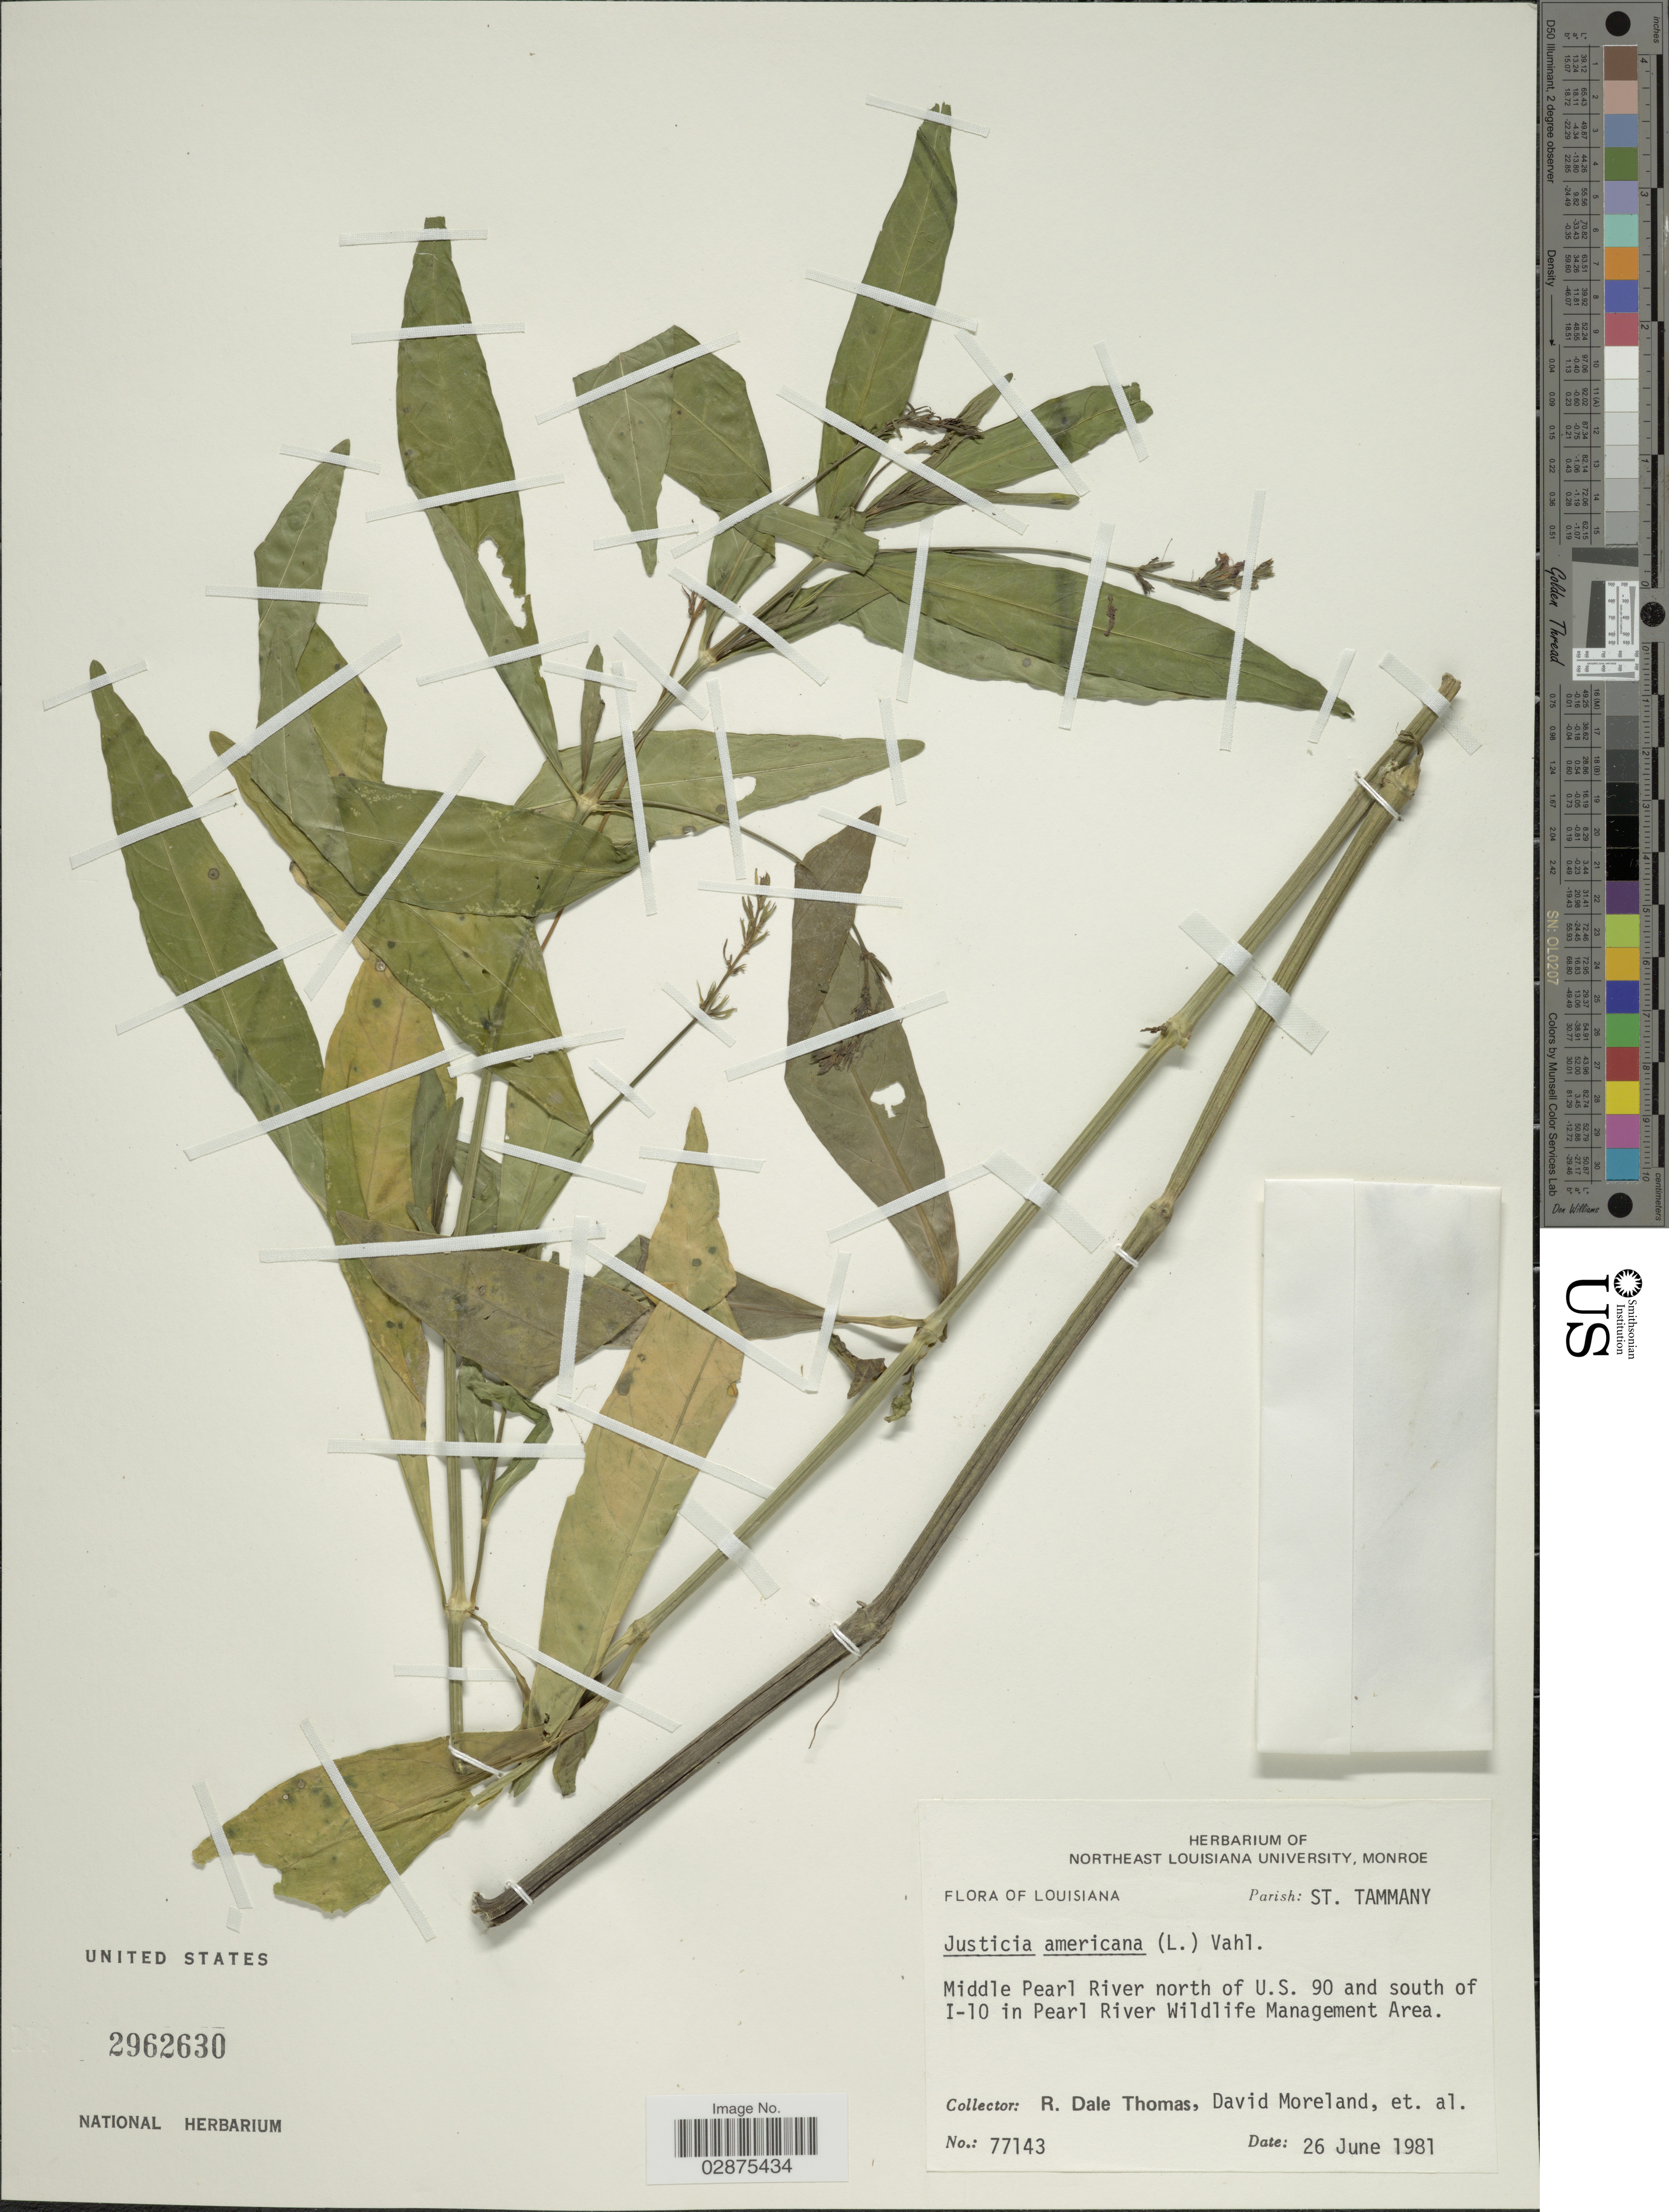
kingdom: Plantae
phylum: Tracheophyta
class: Magnoliopsida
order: Lamiales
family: Acanthaceae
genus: Justicia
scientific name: Justicia americana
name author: (L.) Vahl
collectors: R. Thomas, D. Moreland & et al.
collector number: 77143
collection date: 1981-06-26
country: United States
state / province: Louisiana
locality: Parish: St. Tammany. Middle Pearl River north of U.S. 90 and south of I-10 in Pearl River Wildlife Management Area.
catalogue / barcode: US 2962630